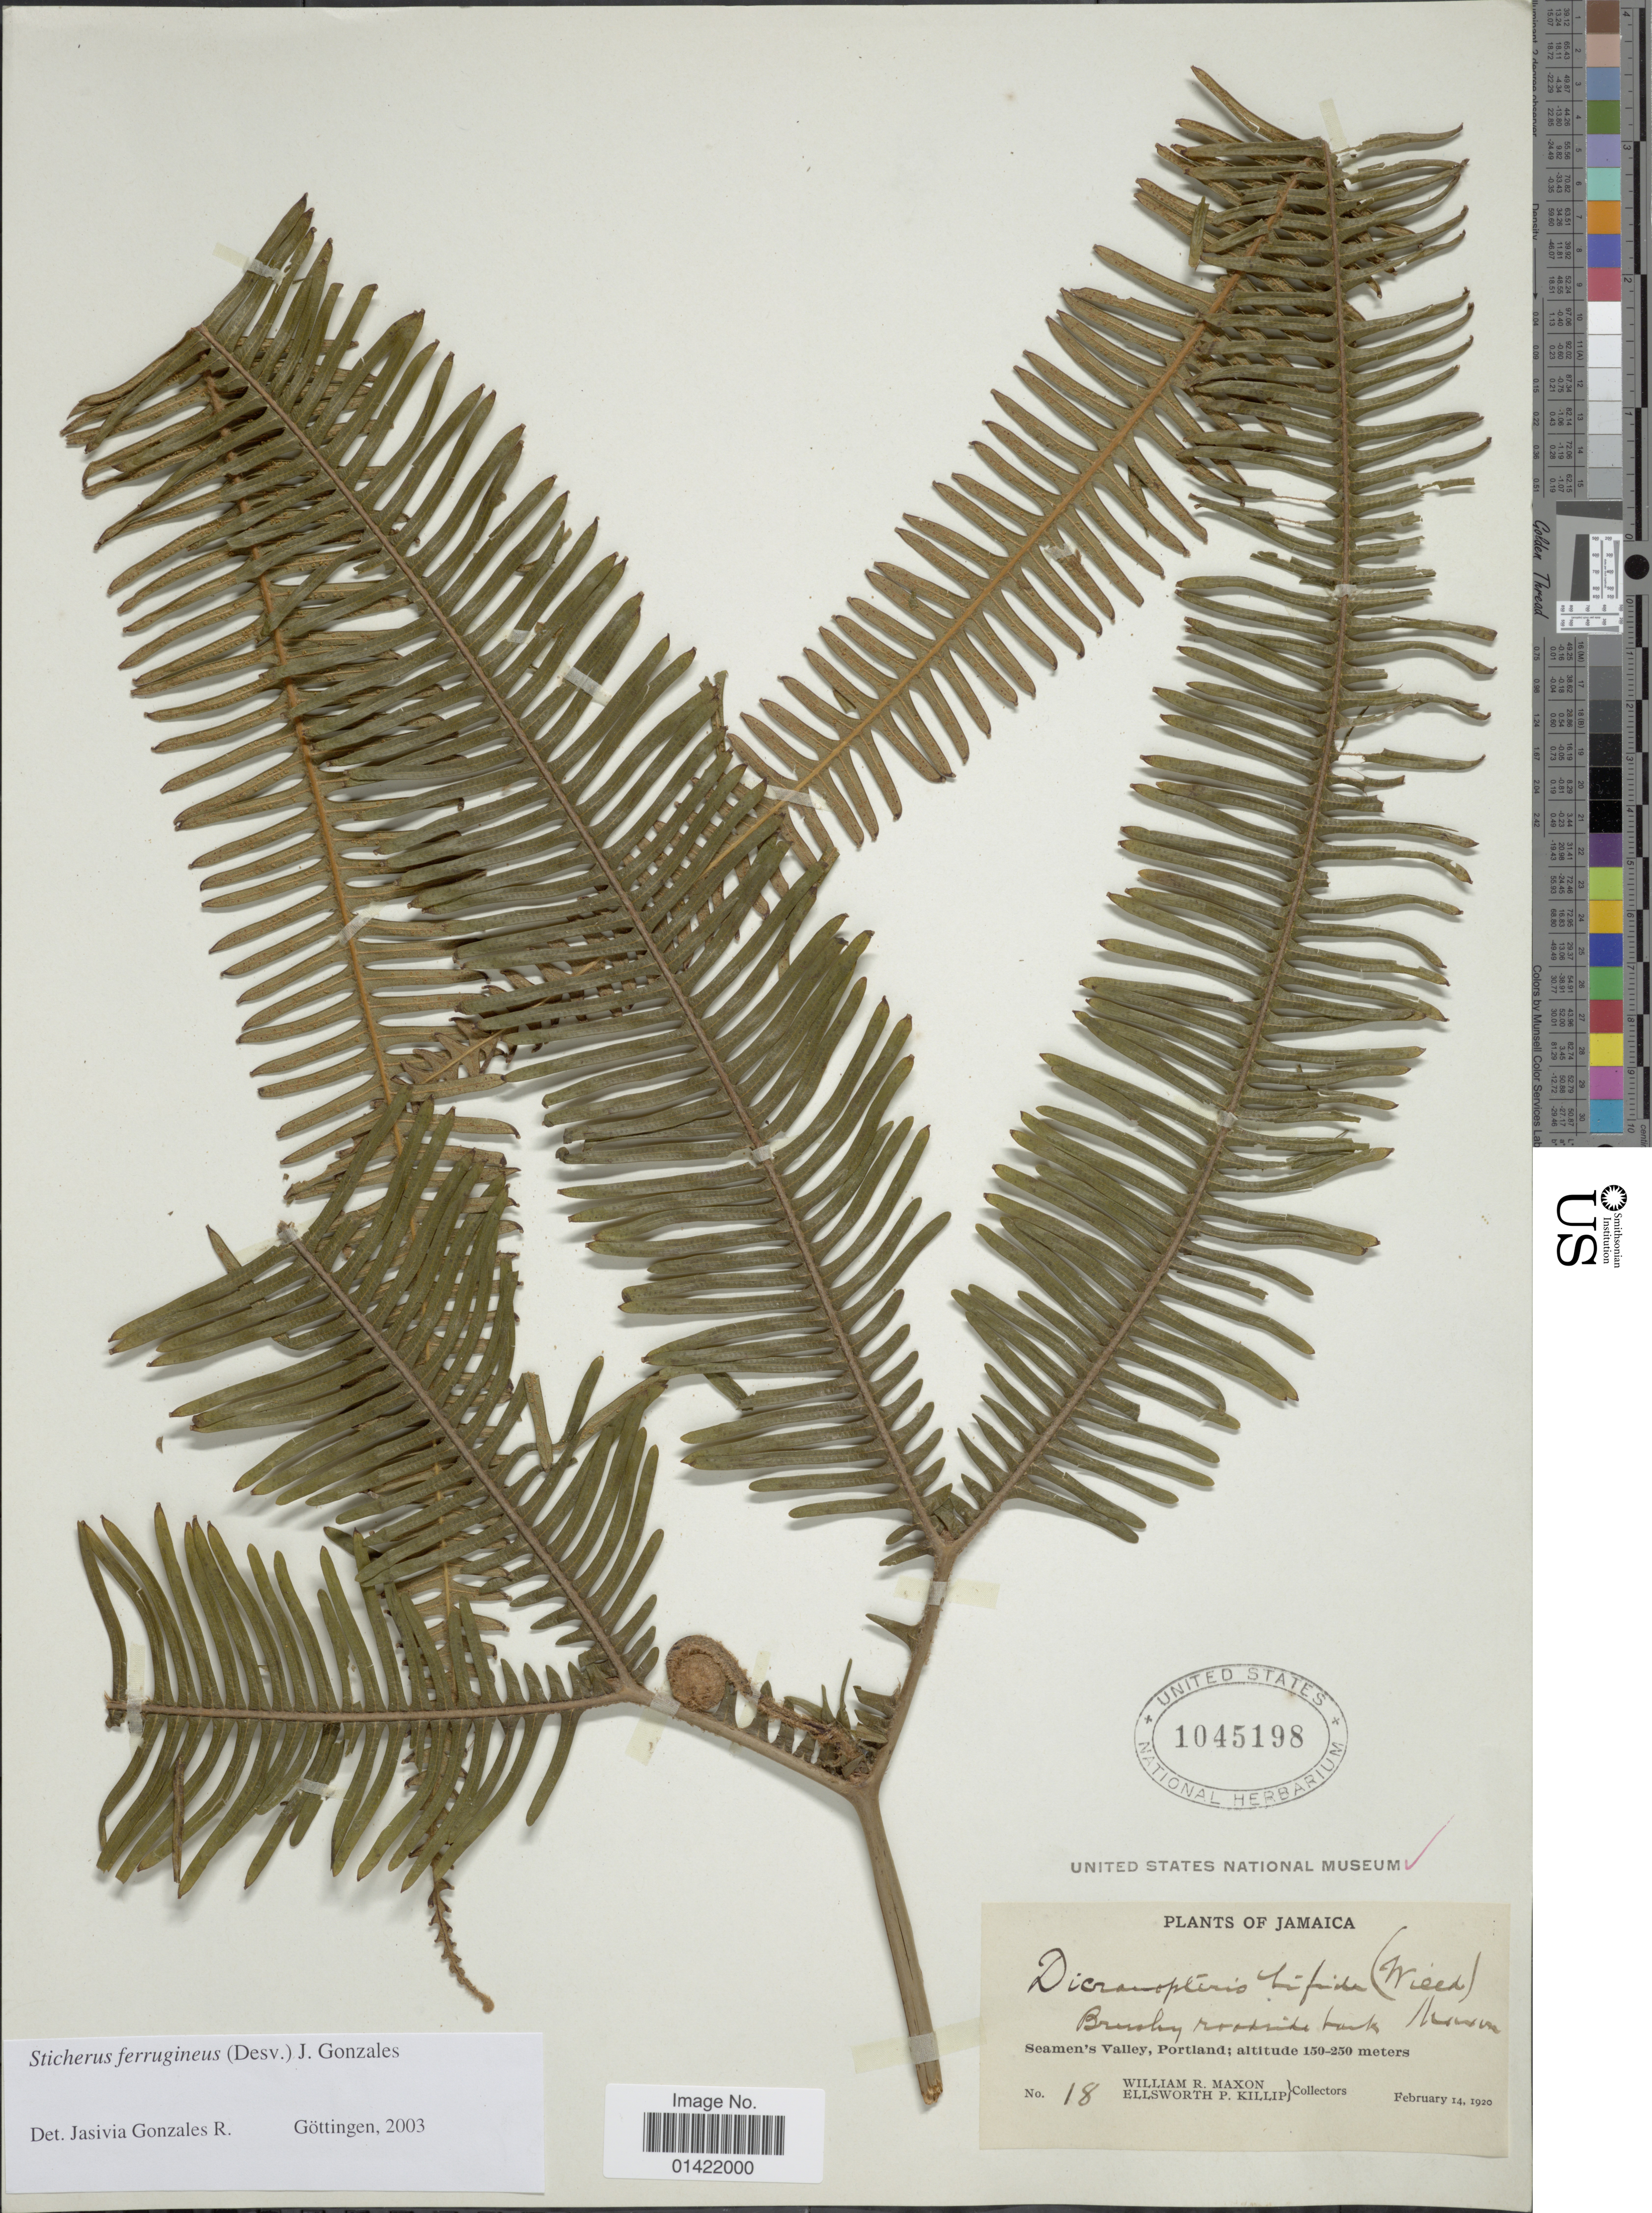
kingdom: Plantae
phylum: Tracheophyta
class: Polypodiopsida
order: Gleicheniales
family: Gleicheniaceae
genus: Sticherus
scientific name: Sticherus ferrugineus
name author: (Desv.) J. Gonzales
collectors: W. R. Maxon & E. P. Killip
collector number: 18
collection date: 1920-02-14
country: Jamaica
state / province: Portland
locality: Seamen's Valley.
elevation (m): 150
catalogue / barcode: US 1045198